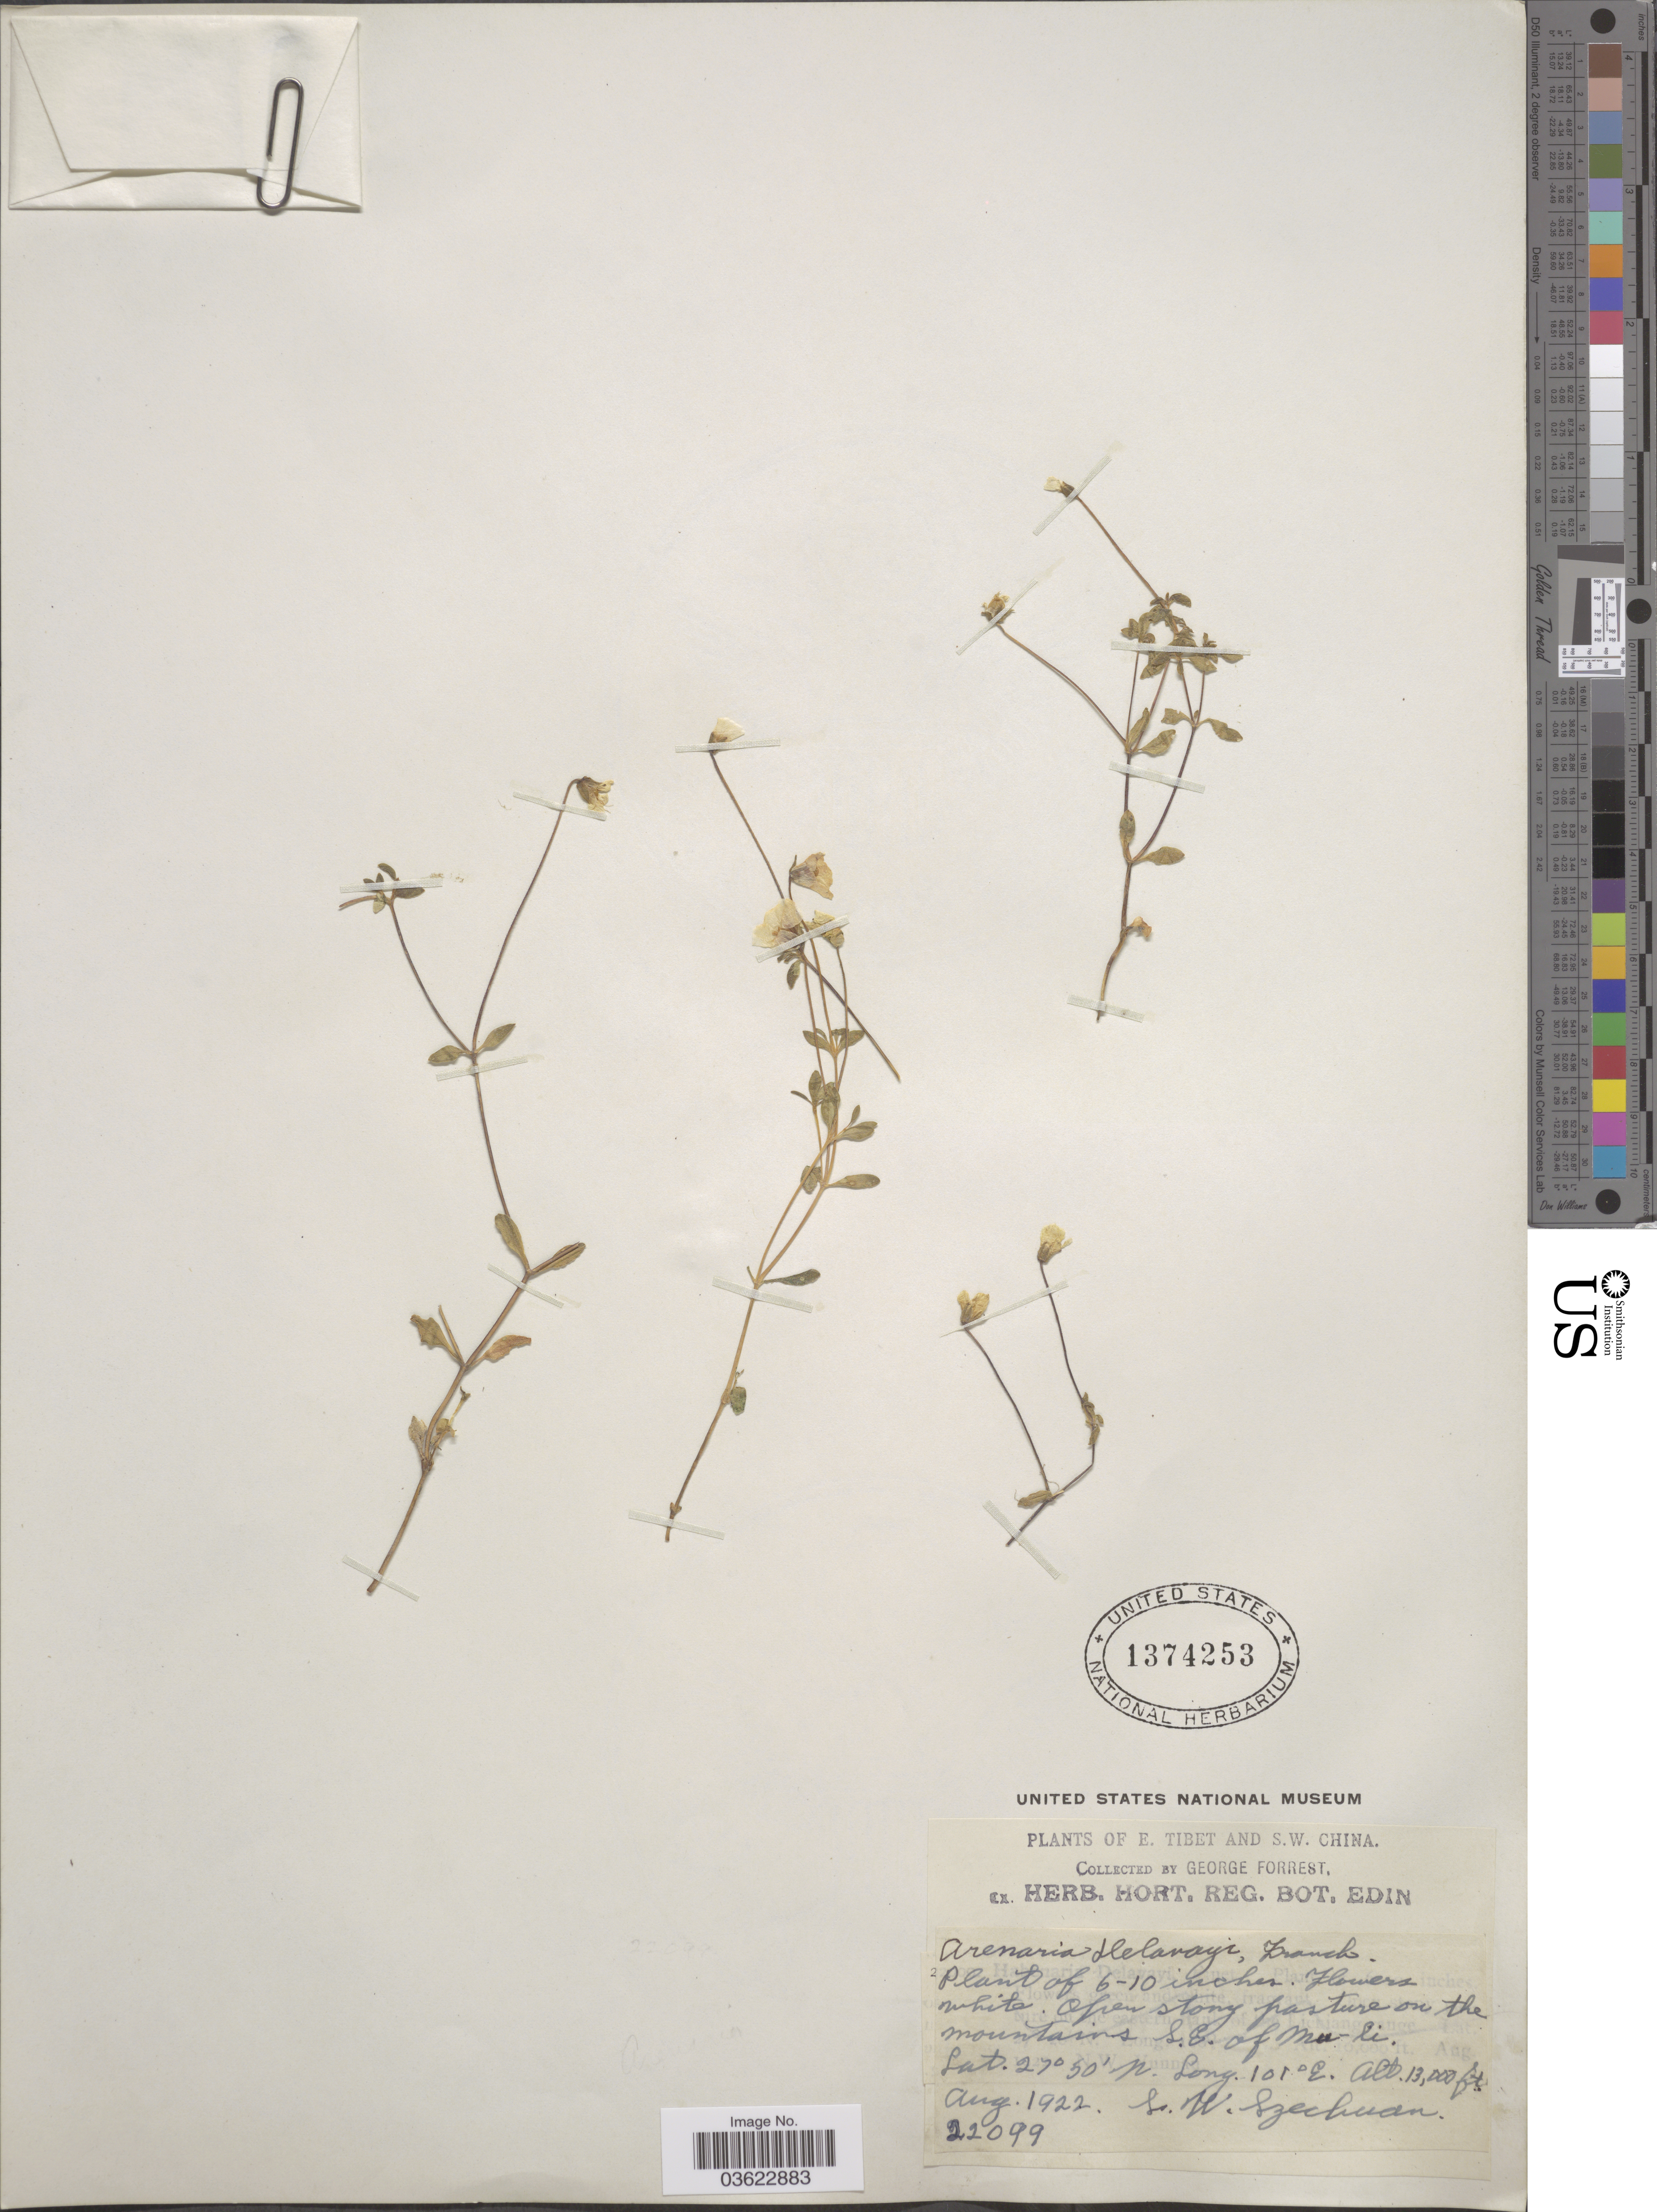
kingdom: Plantae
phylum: Tracheophyta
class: Magnoliopsida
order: Caryophyllales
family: Caryophyllaceae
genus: Odontostemma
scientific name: Odontostemma delavayi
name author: (Franch.) Rabeler & W.L. Wagner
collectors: G. Forrest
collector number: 22099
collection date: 1922-08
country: China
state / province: Sichuan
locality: E. Tibet and S.W. China. On the mountains S.E. of Mu-li [interpreted]. S.W. Szechuan.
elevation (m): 3962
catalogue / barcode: US 1374253